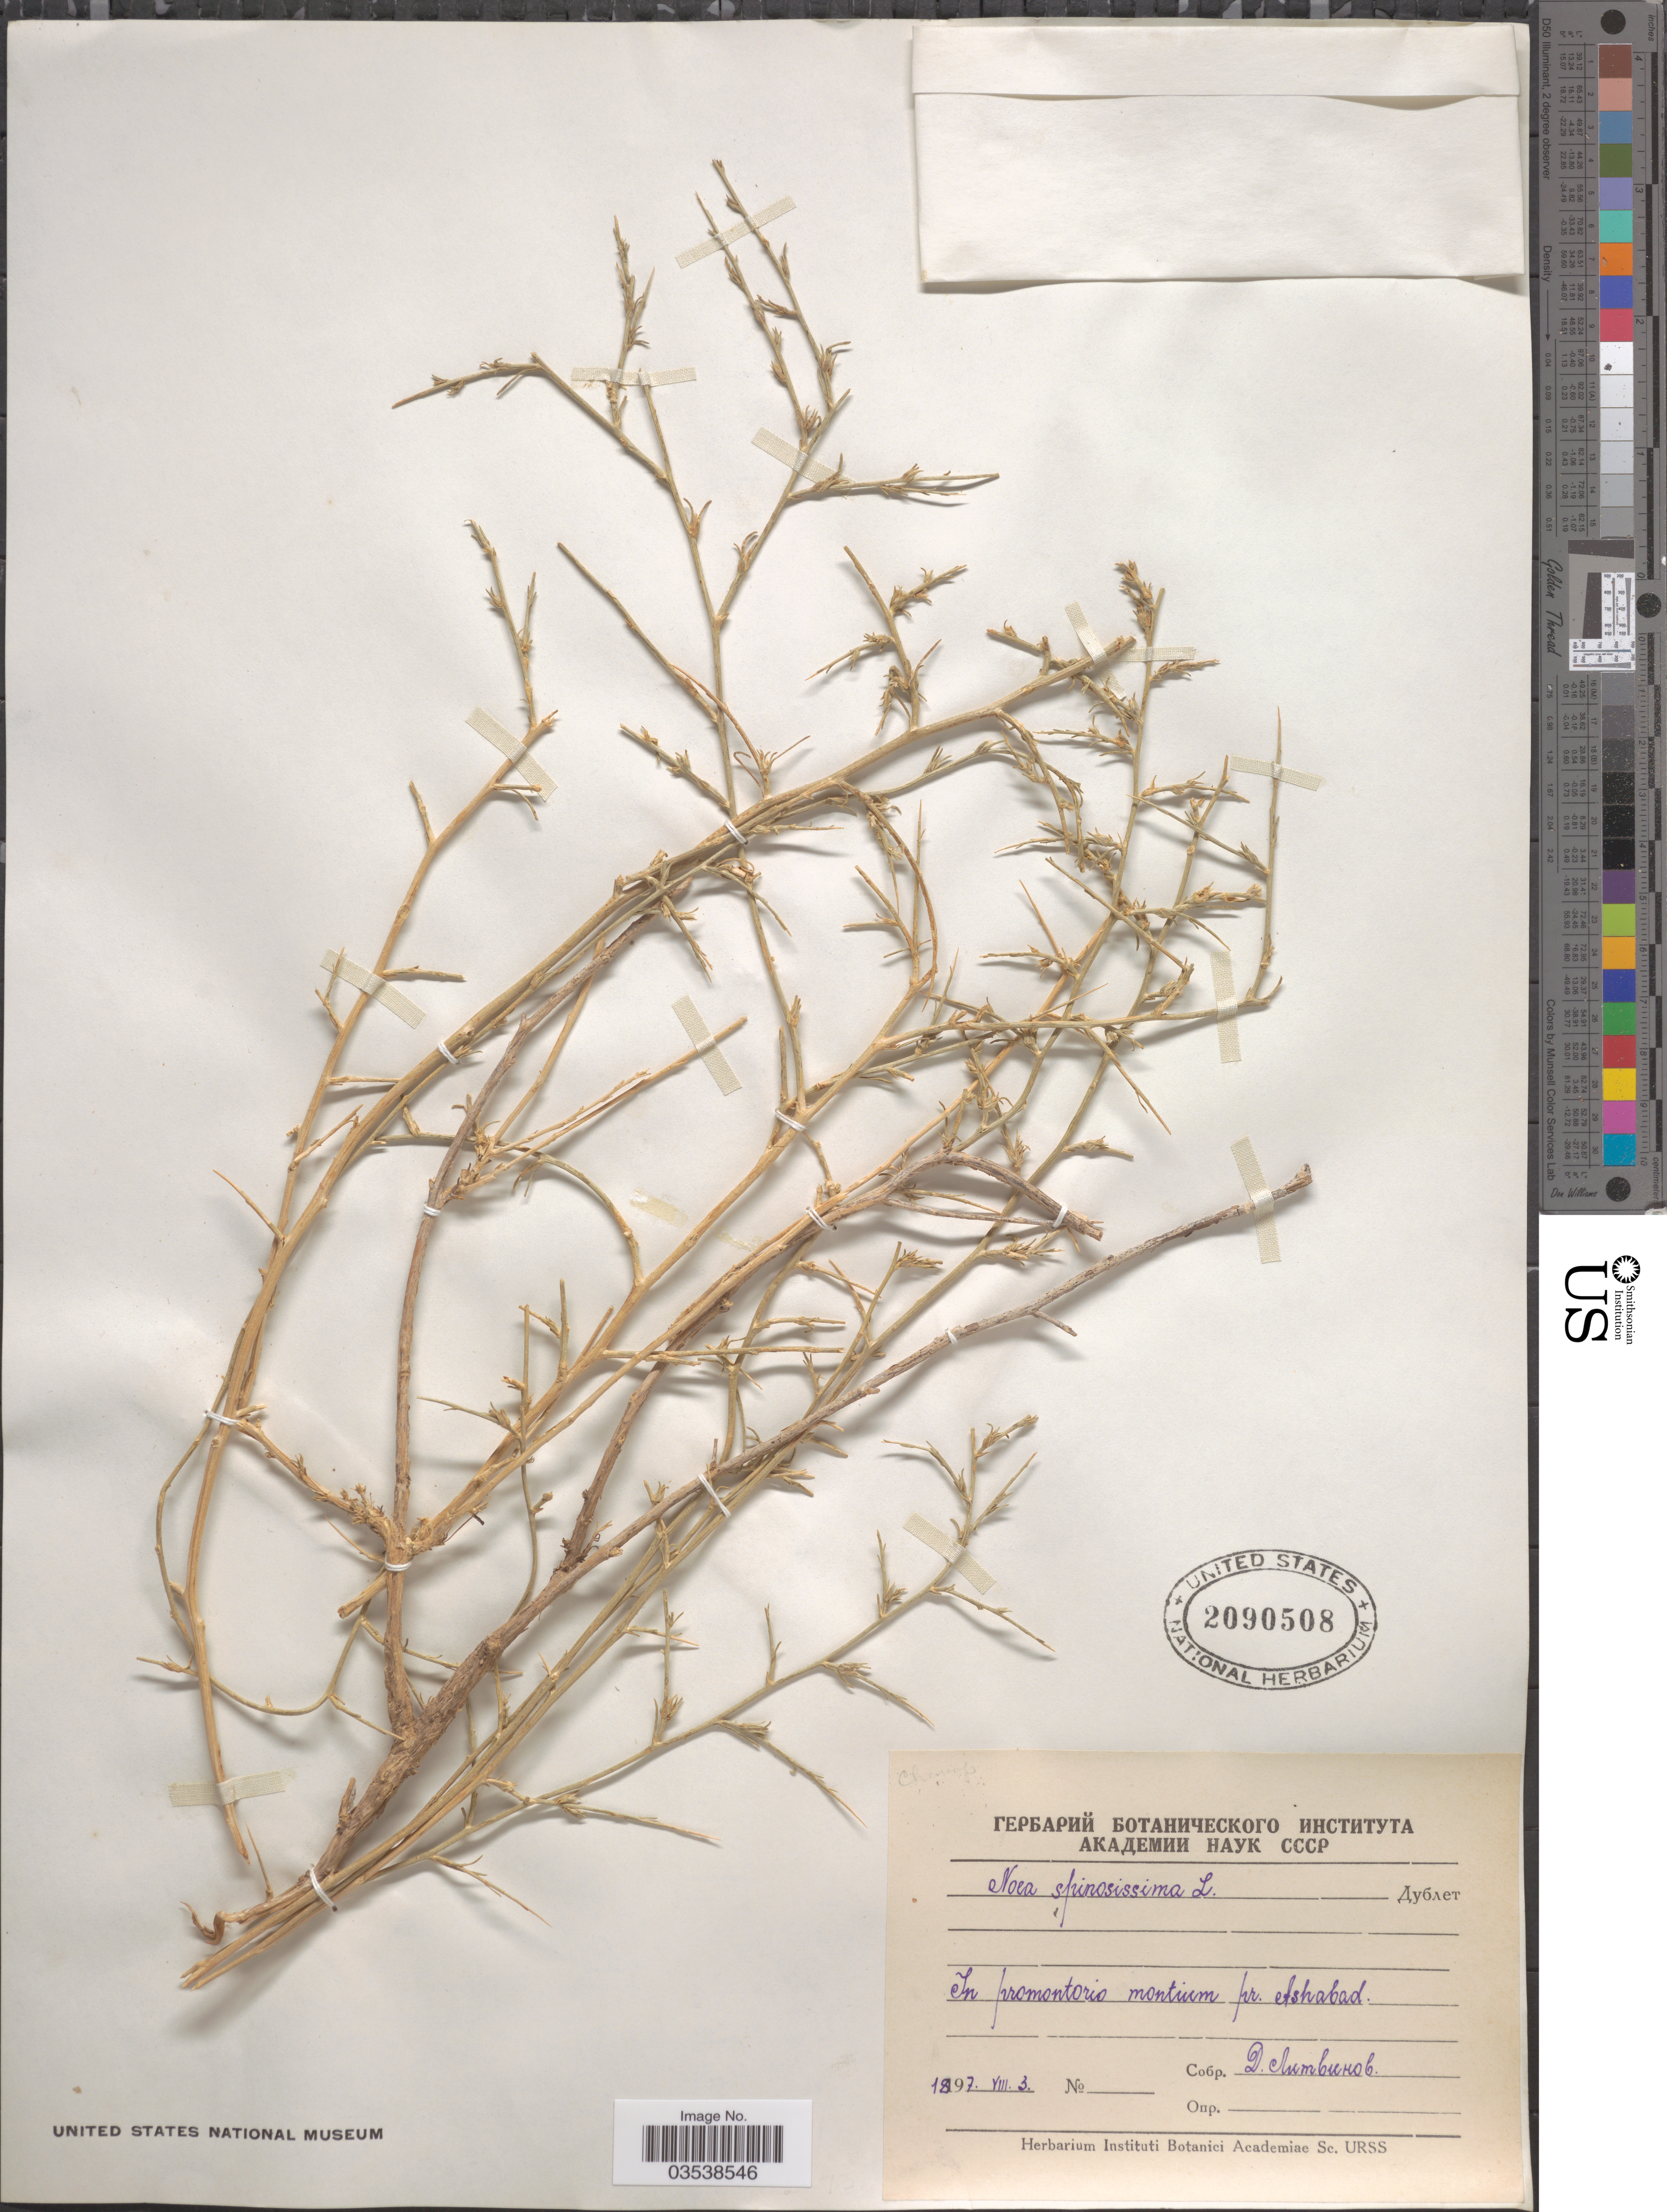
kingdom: Plantae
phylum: Tracheophyta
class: Magnoliopsida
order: Caryophyllales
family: Amaranthaceae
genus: Noaea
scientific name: Noaea spinosissima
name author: Moq. & L.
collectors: D. Litvinov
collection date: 1897-08-03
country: Turkmenistan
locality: Vicinity of Ashgabat.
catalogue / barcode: US 2090508